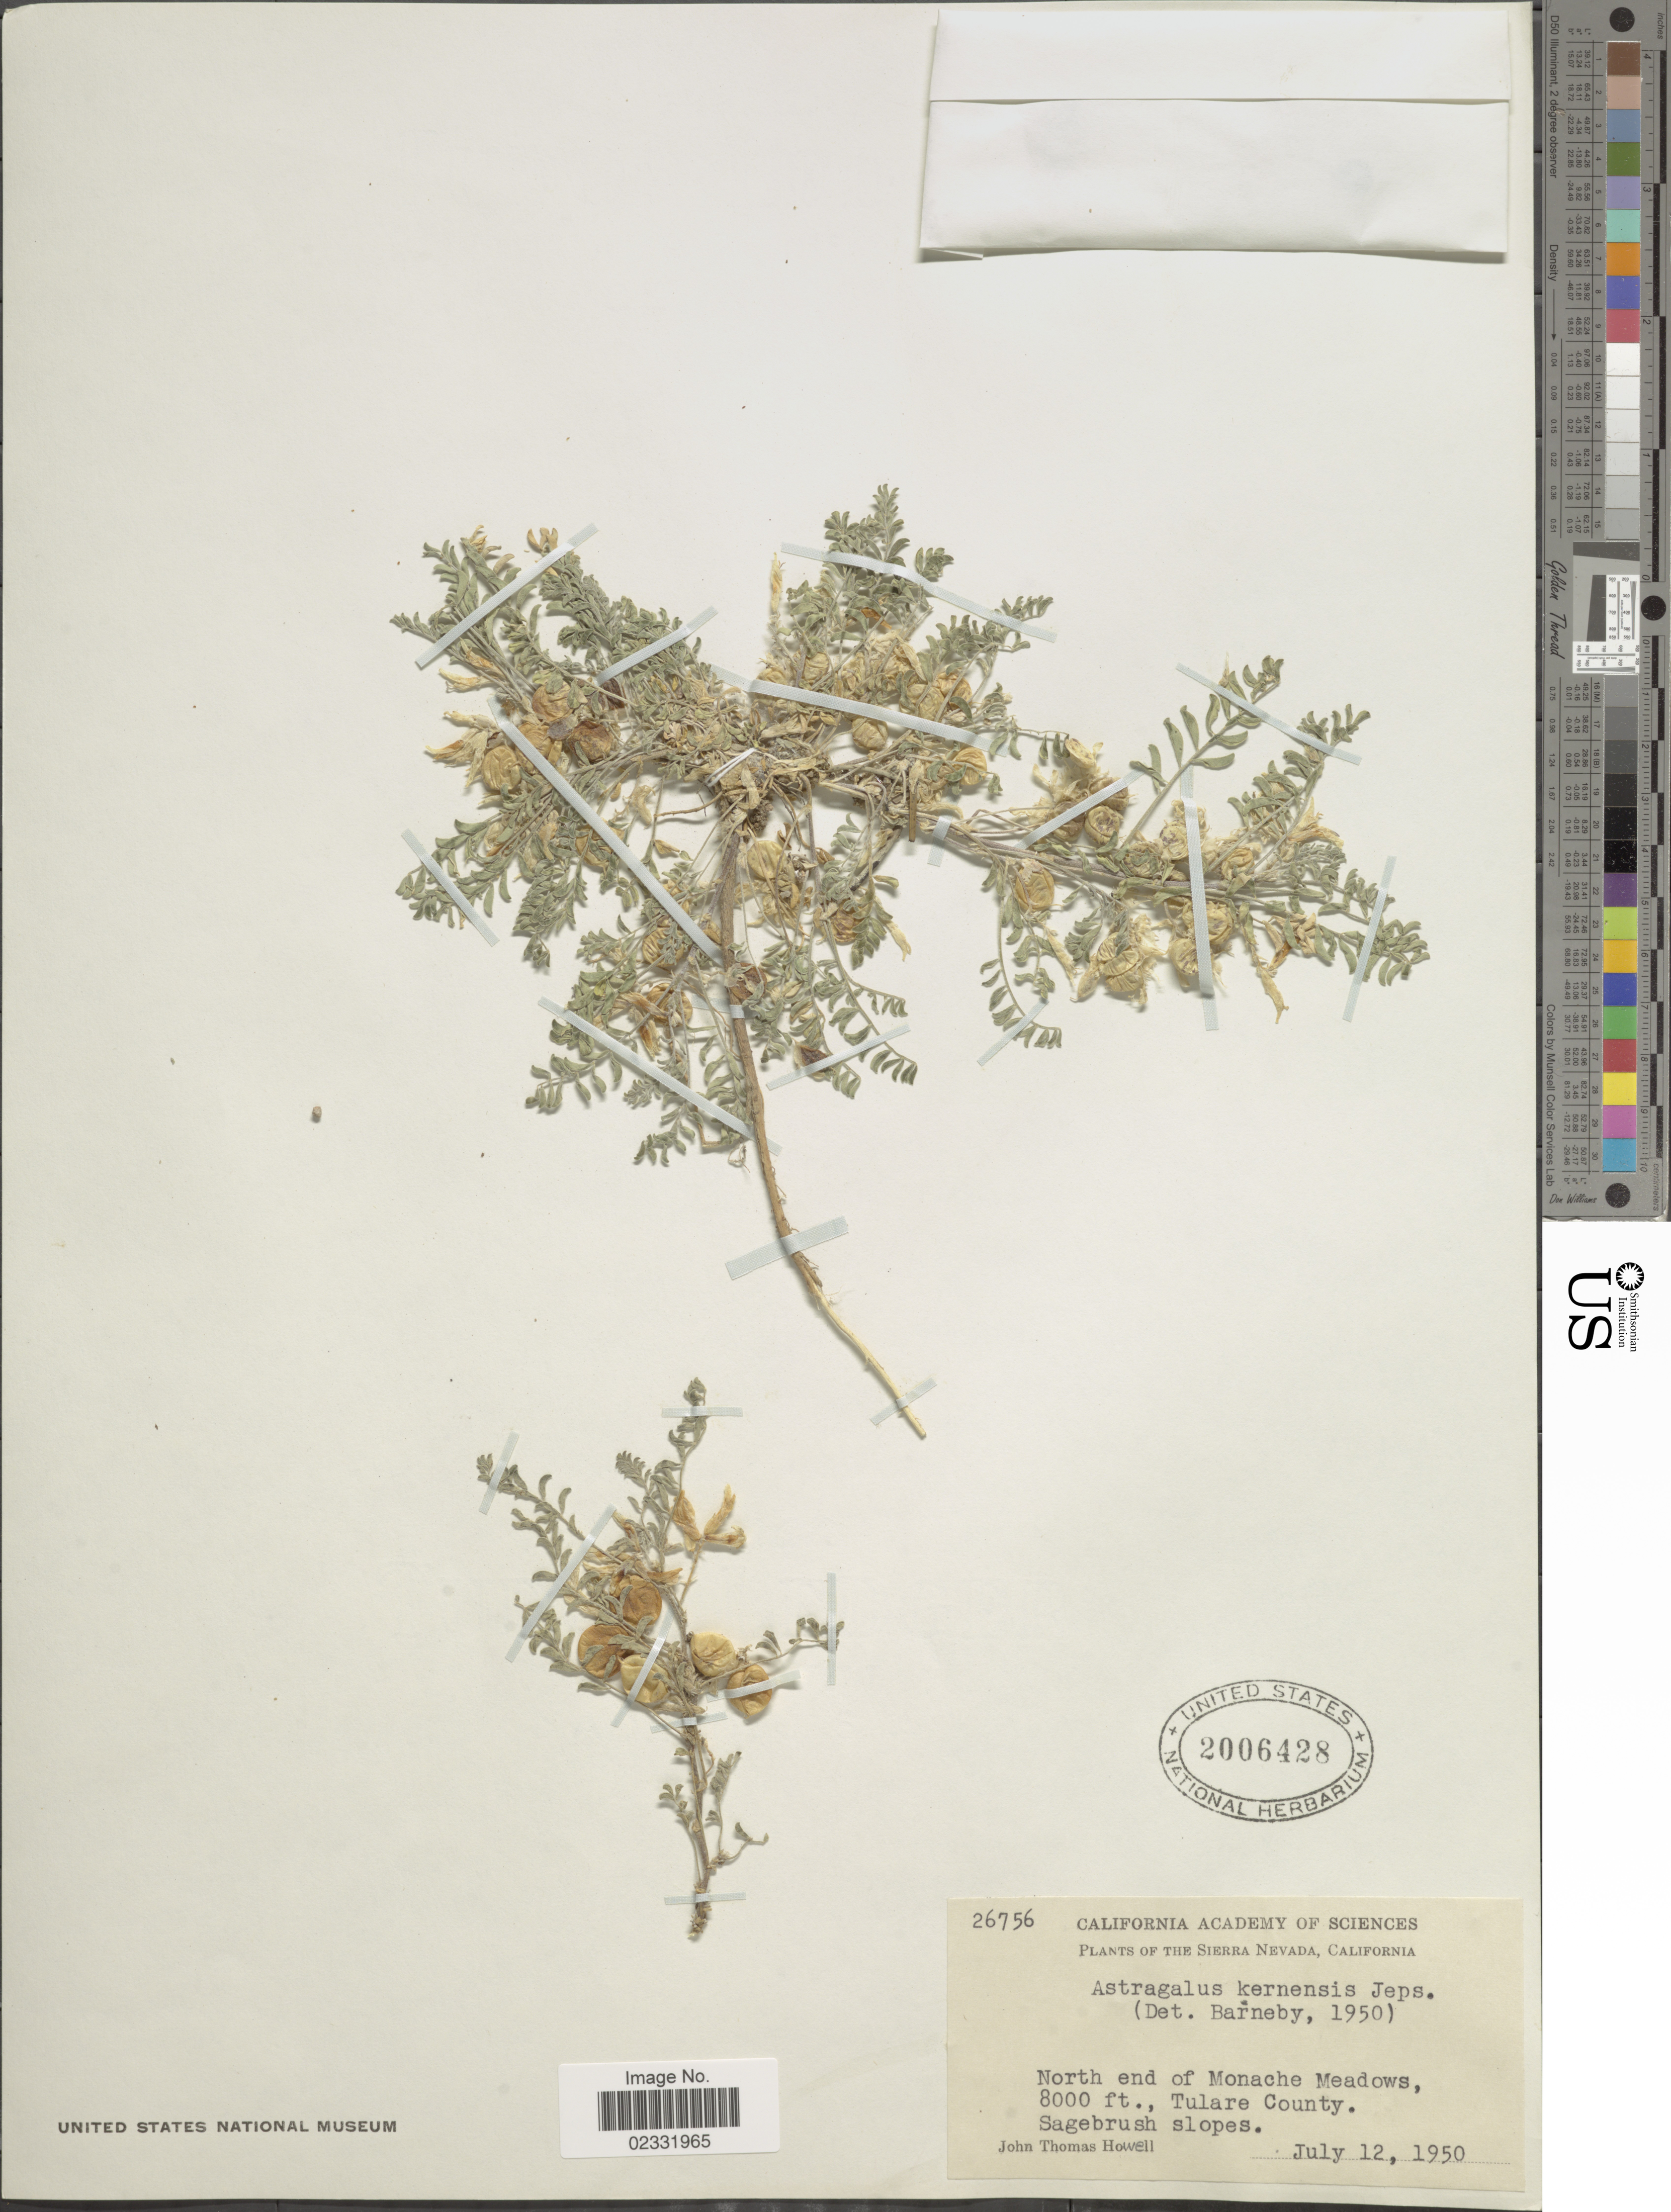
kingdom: Plantae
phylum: Tracheophyta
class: Magnoliopsida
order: Fabales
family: Fabaceae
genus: Astragalus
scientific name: Astragalus kernensis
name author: Jeps.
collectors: J. T. Howell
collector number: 26756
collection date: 1950-07-12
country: United States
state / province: California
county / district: Tulare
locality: Sierra Nevada. North end of Monache Meadows, Tulare County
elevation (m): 2438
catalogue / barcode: US 2006428